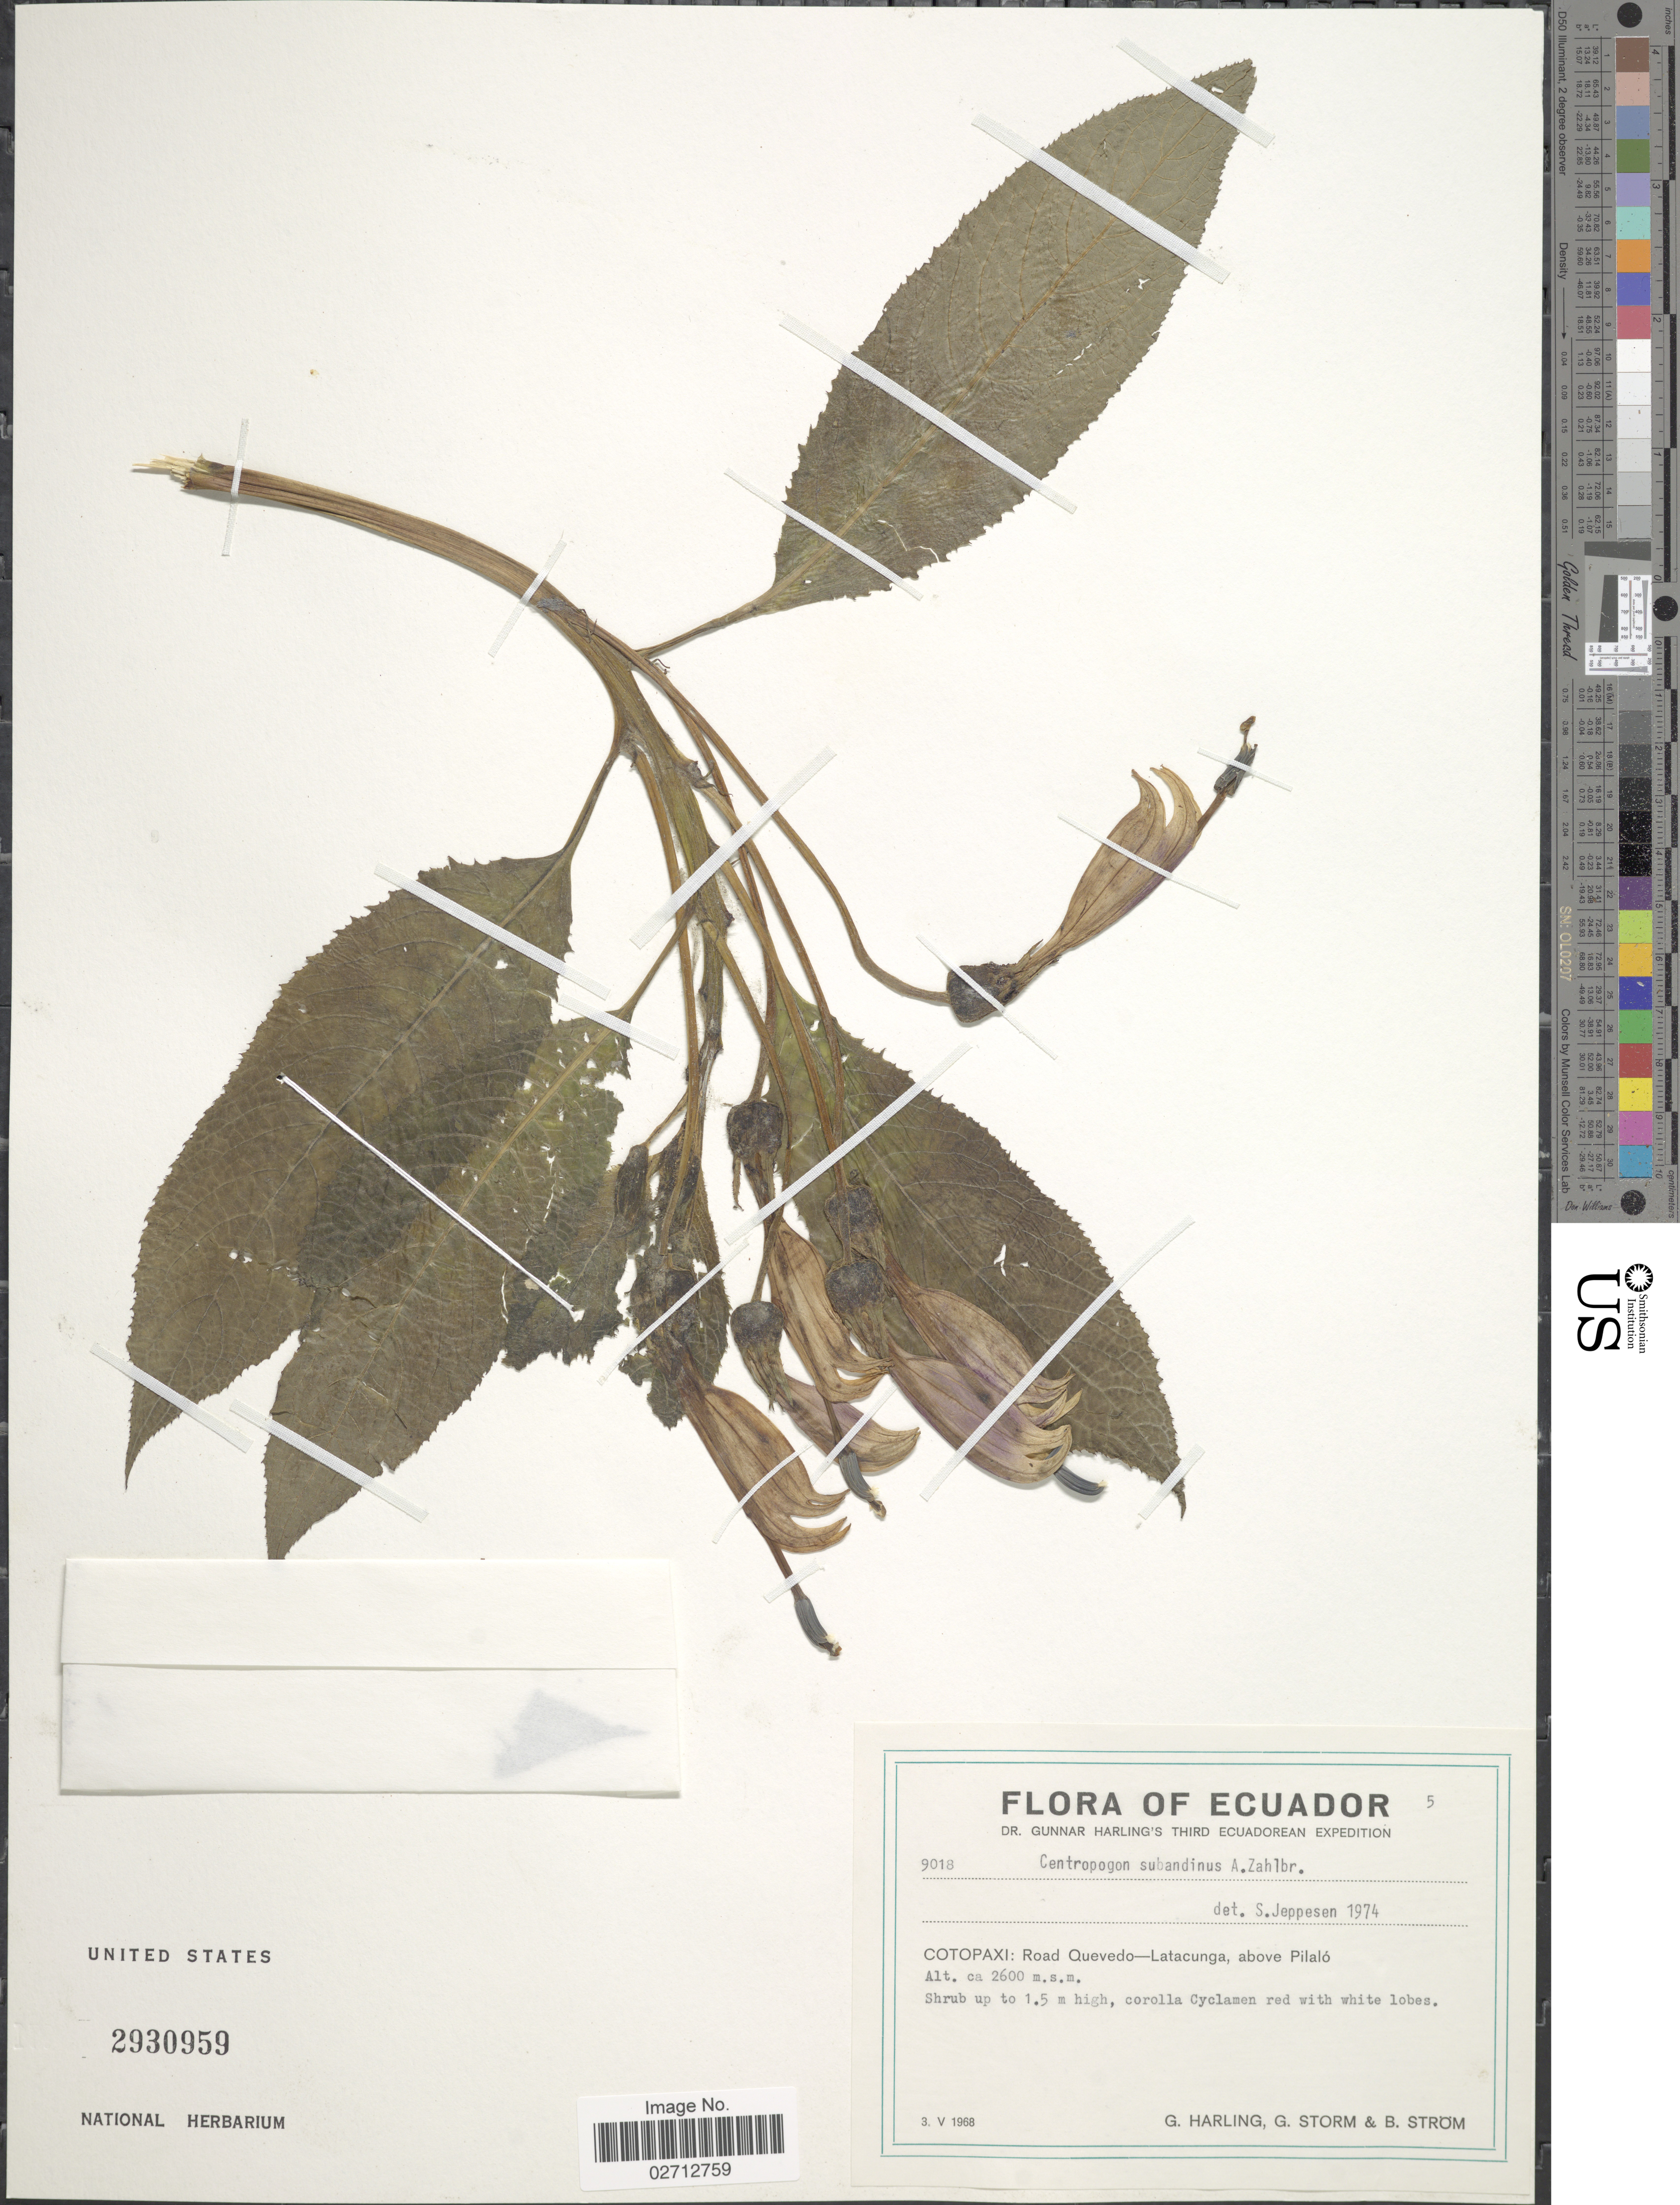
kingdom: Plantae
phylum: Tracheophyta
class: Magnoliopsida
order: Asterales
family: Campanulaceae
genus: Centropogon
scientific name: Centropogon subandinus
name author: Zahlbr.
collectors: G. Harling, G. Storm & B. Ström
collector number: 9018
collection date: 1968-05-03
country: Ecuador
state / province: Cotopaxi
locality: Road Quevedo-Latacunga, above Pilalo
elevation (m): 2600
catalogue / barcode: US 2930959